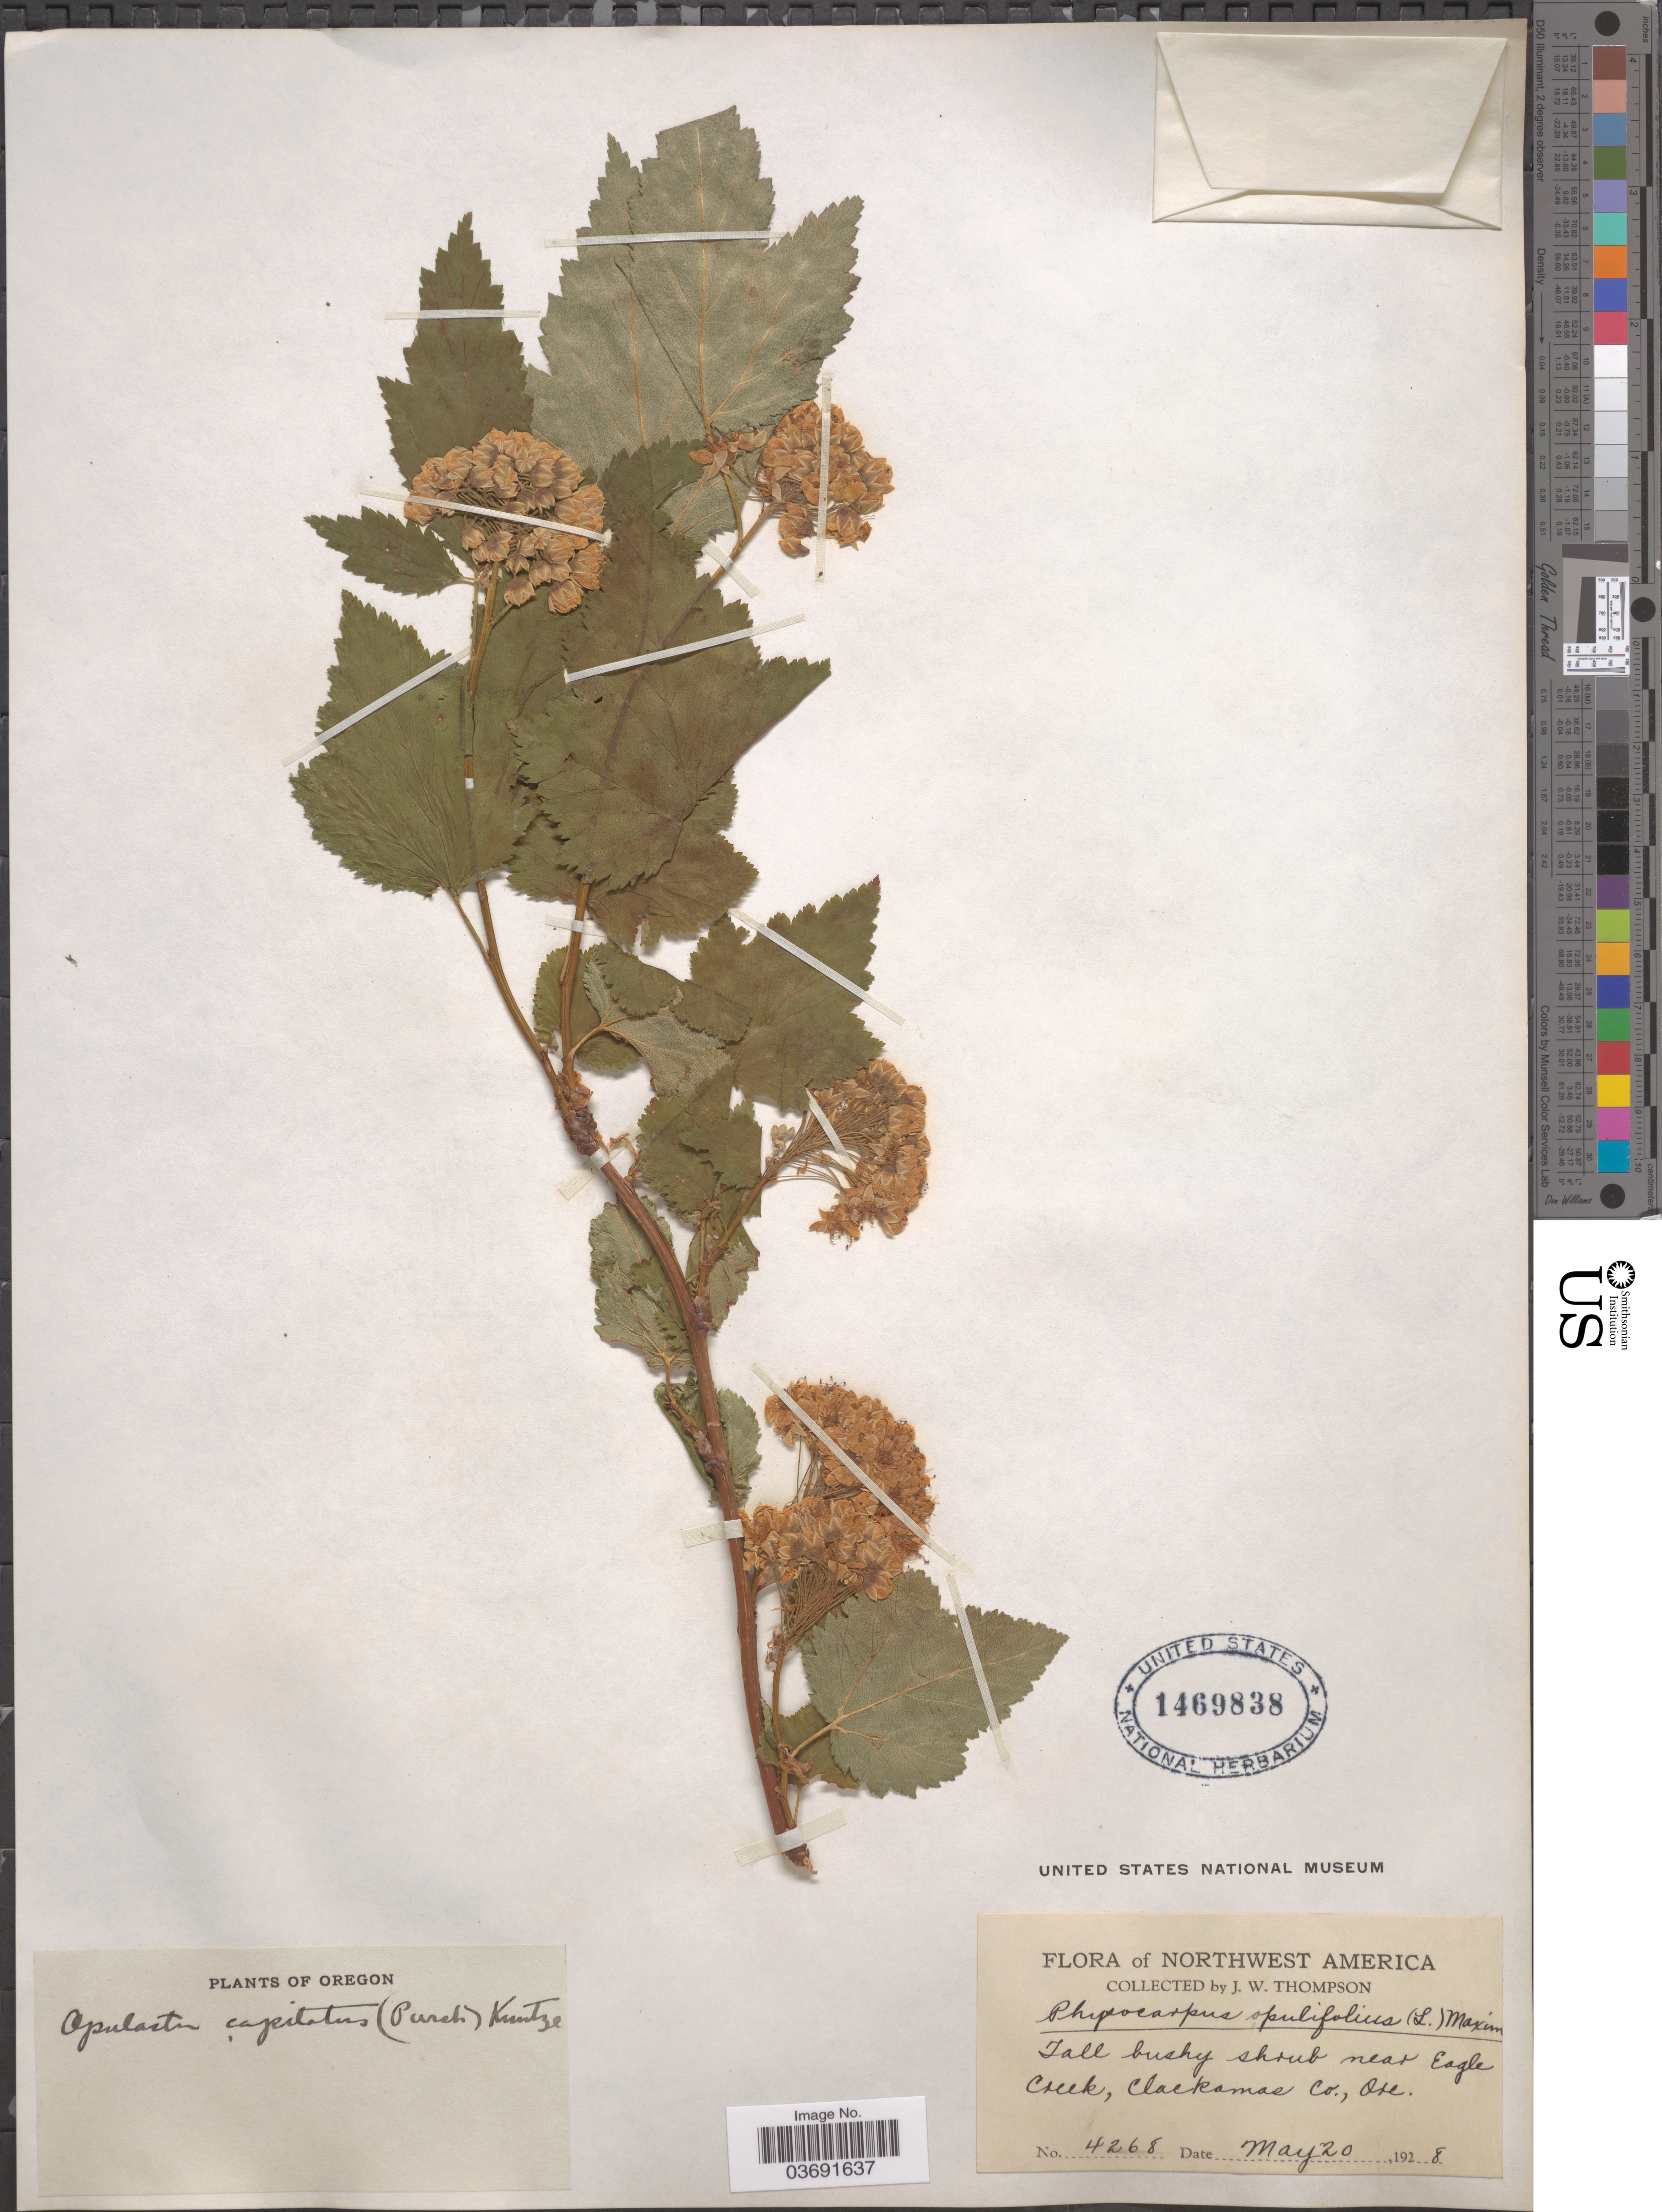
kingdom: Plantae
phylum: Tracheophyta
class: Magnoliopsida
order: Rosales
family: Rosaceae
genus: Physocarpus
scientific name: Physocarpus capitatus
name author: (Pursh) Kuntze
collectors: J. Thompson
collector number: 4268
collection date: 1928-05-20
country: United States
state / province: Oregon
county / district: Clackamas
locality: Near Eagle Creek, Clackamas Co.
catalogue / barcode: US 1469838